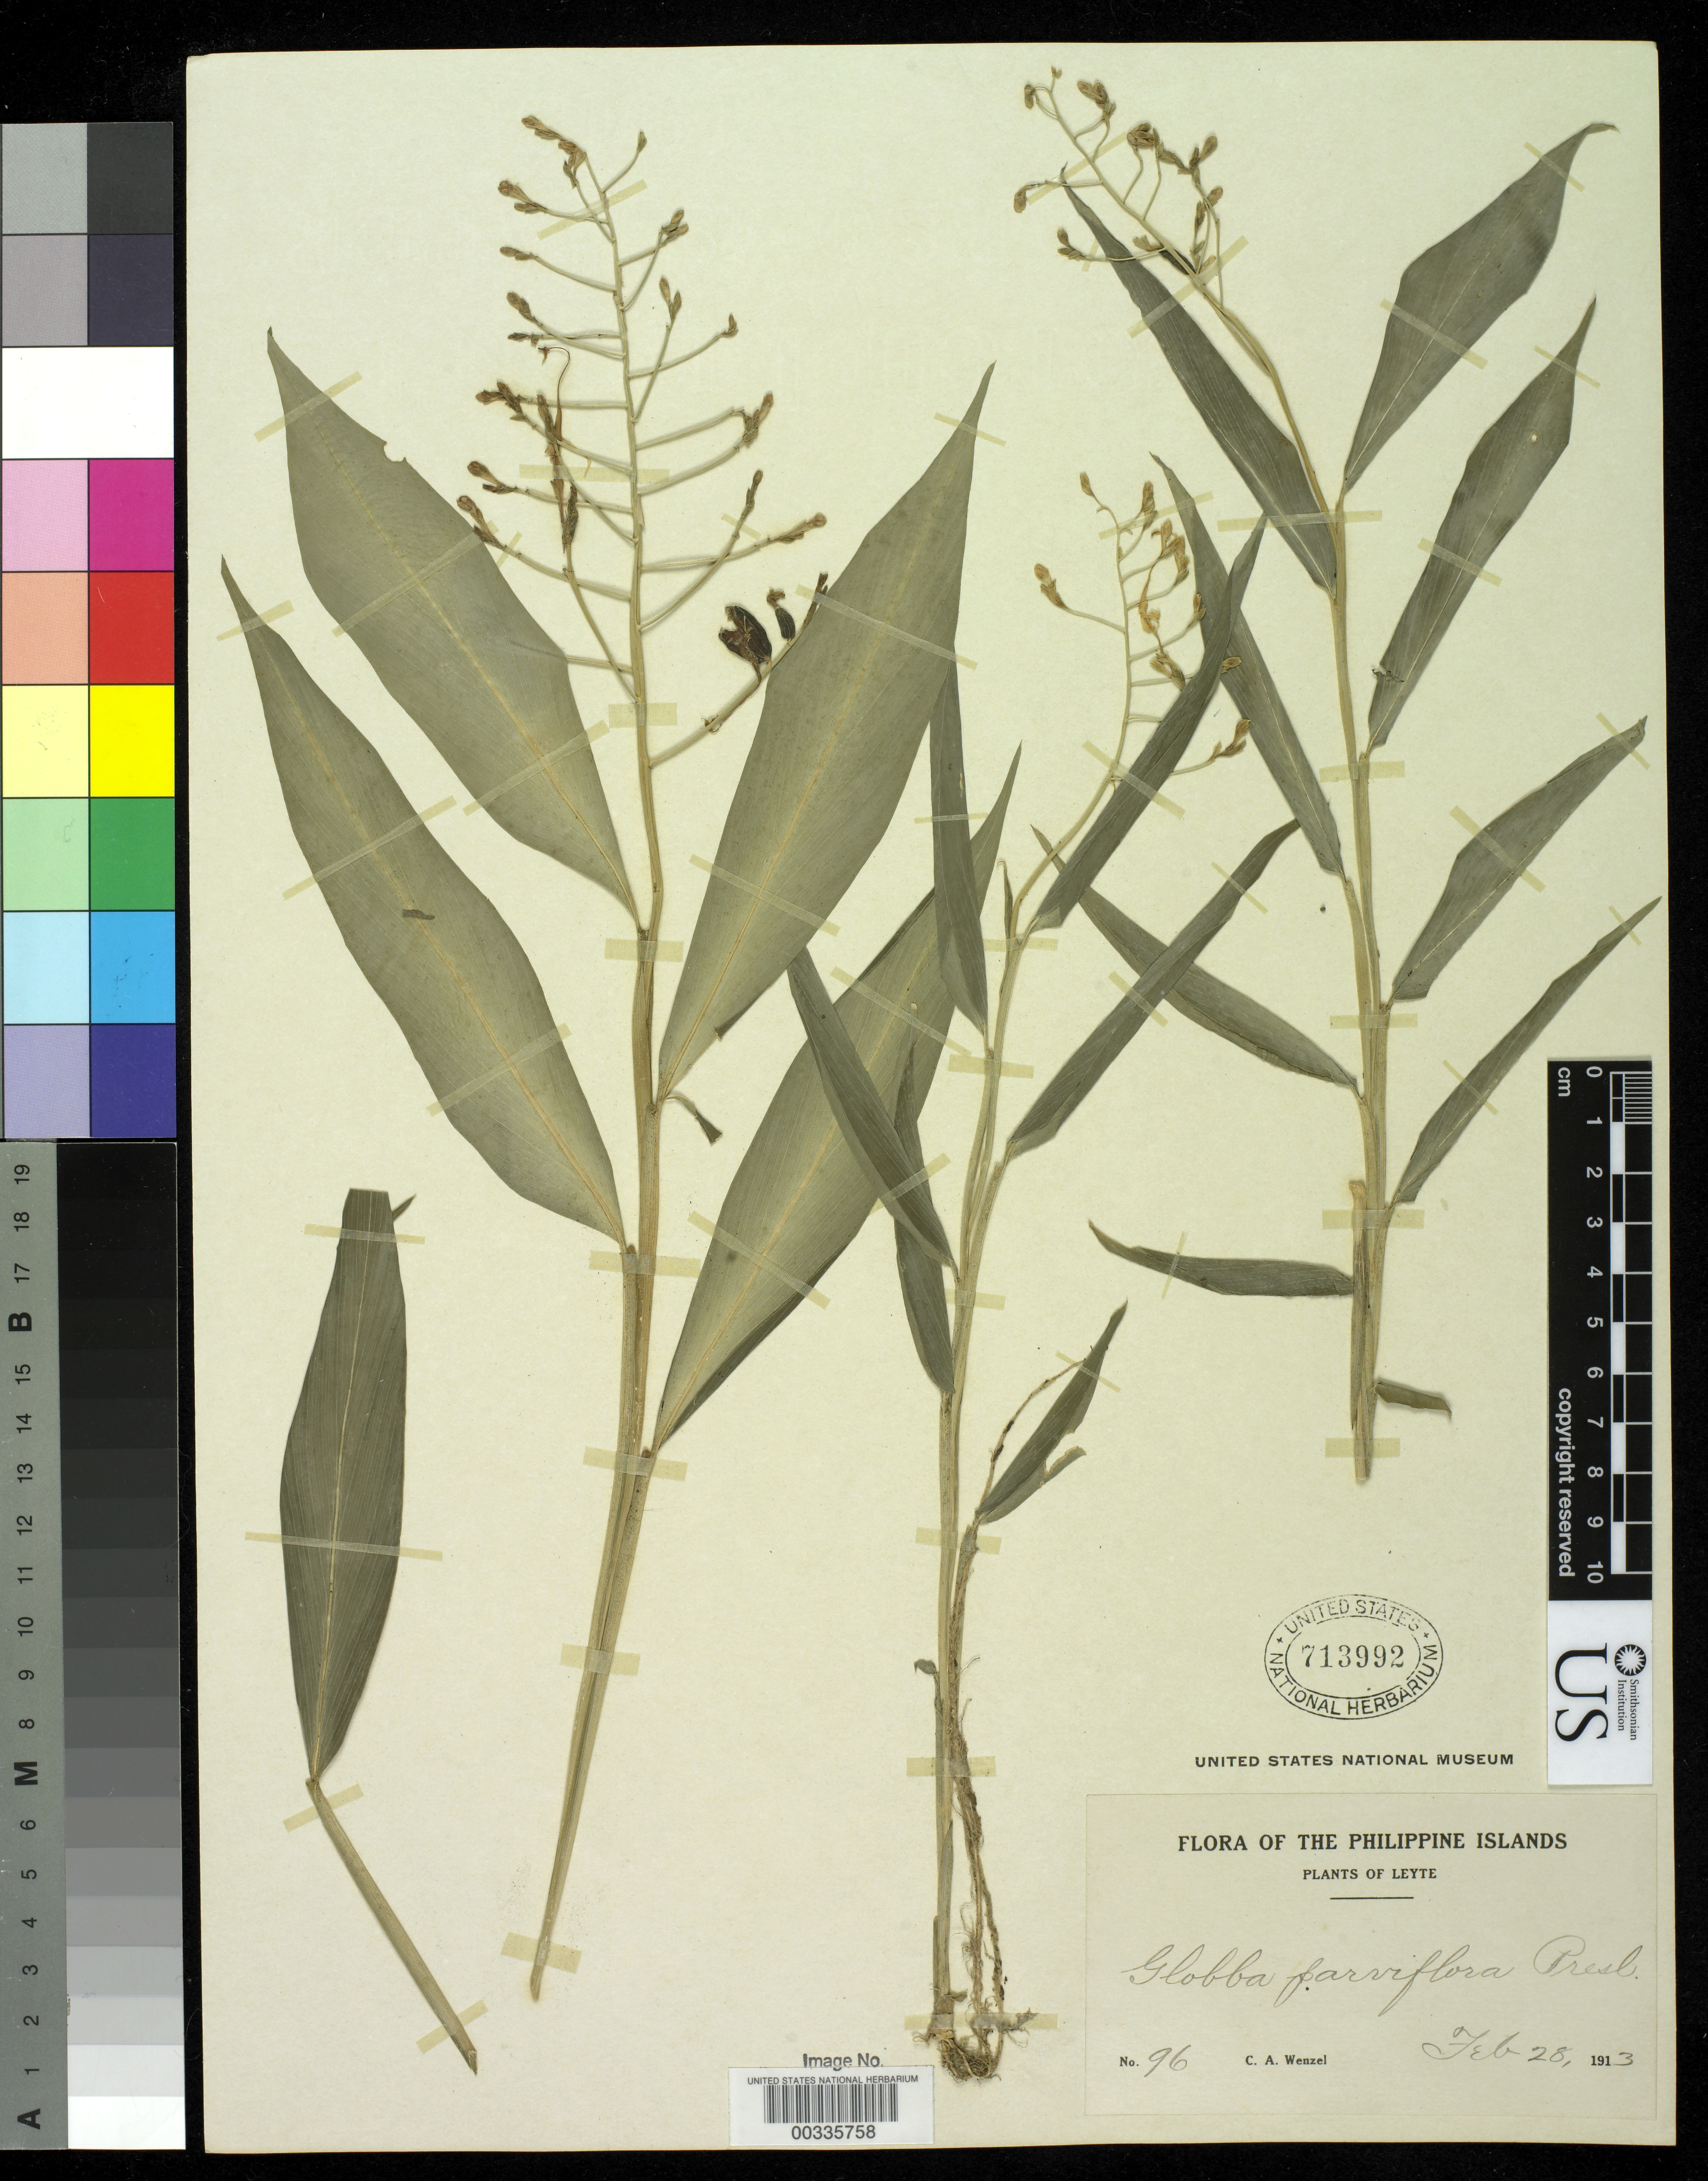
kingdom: Plantae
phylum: Tracheophyta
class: Liliopsida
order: Zingiberales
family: Zingiberaceae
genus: Globba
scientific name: Globba parviflora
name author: C. Presl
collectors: C. Wenzel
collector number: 96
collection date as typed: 28 Feb 1913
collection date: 1913-02-28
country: Philippines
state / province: Eastern Visayas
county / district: Leyte / Southern Leyte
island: Leyte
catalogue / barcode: US 713992